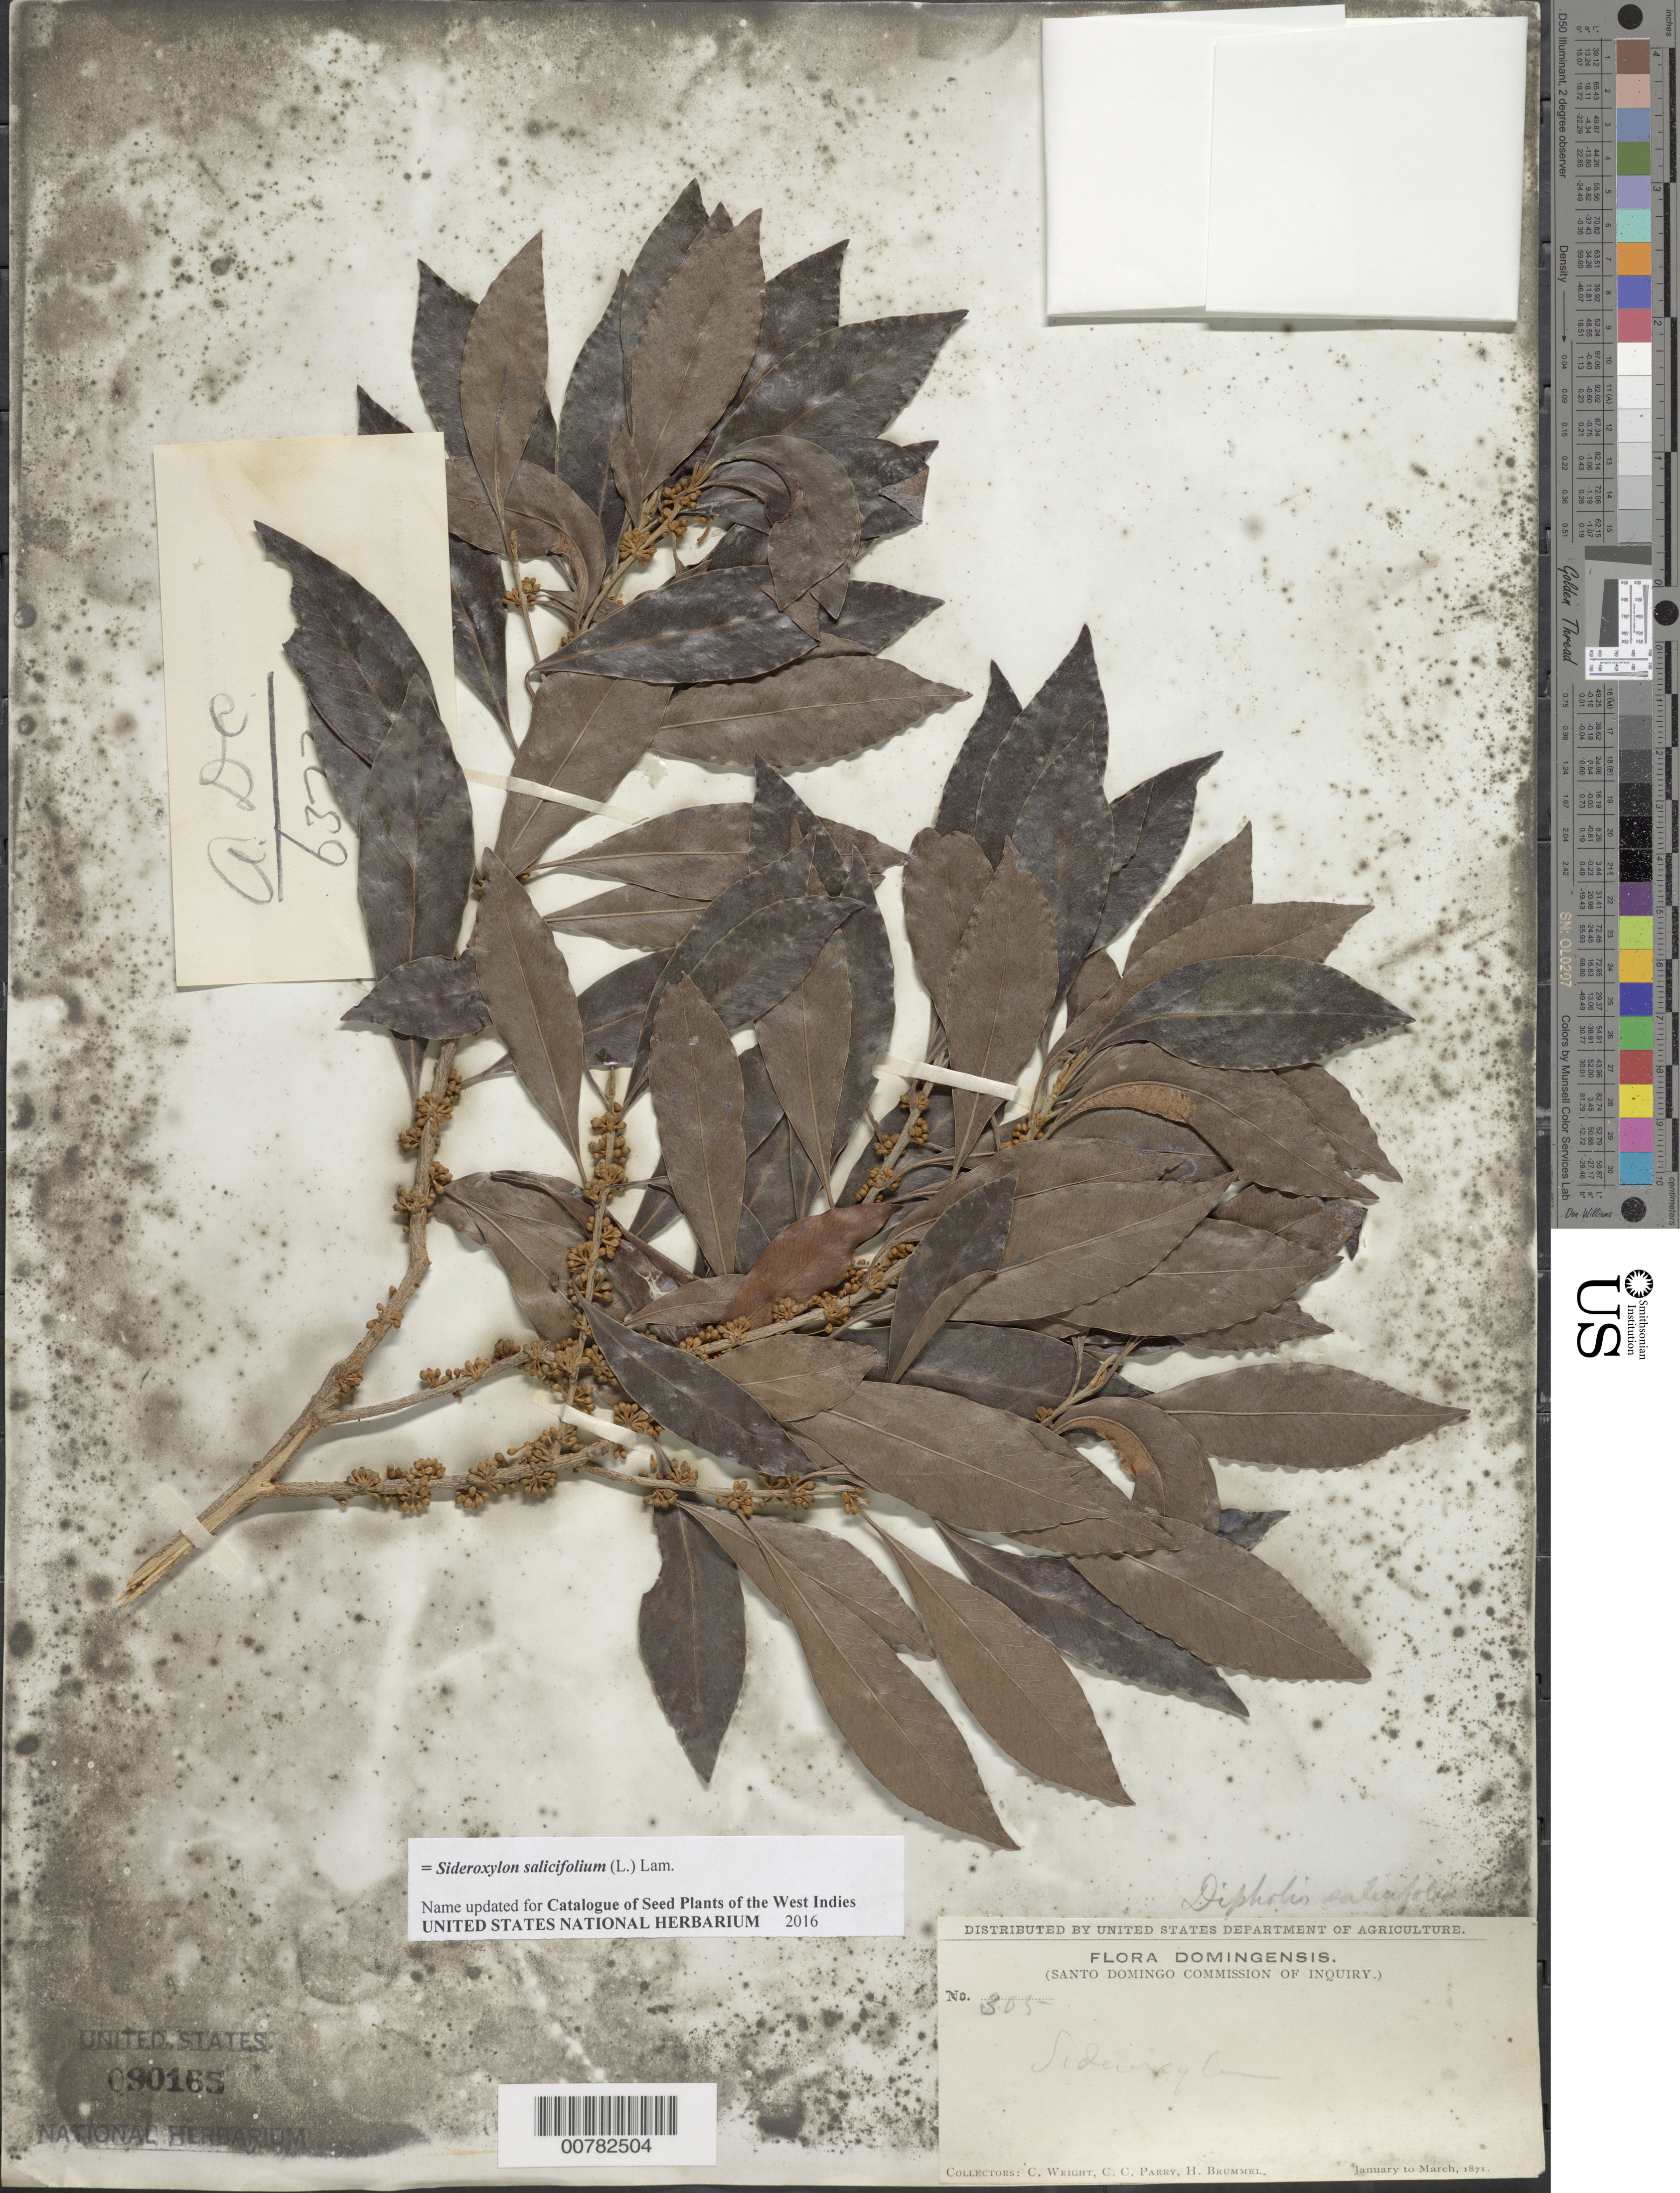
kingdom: Plantae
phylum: Tracheophyta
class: Magnoliopsida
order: Ericales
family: Sapotaceae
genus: Sideroxylon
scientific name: Sideroxylon salicifolium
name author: (L.) Lam.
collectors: C. Wright, C. C. Parry & H. Brummel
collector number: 305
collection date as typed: Jan 1871 to -- Mar 1871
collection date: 1871-01/1871-03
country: Dominican Republic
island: Hispaniola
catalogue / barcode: US 90165